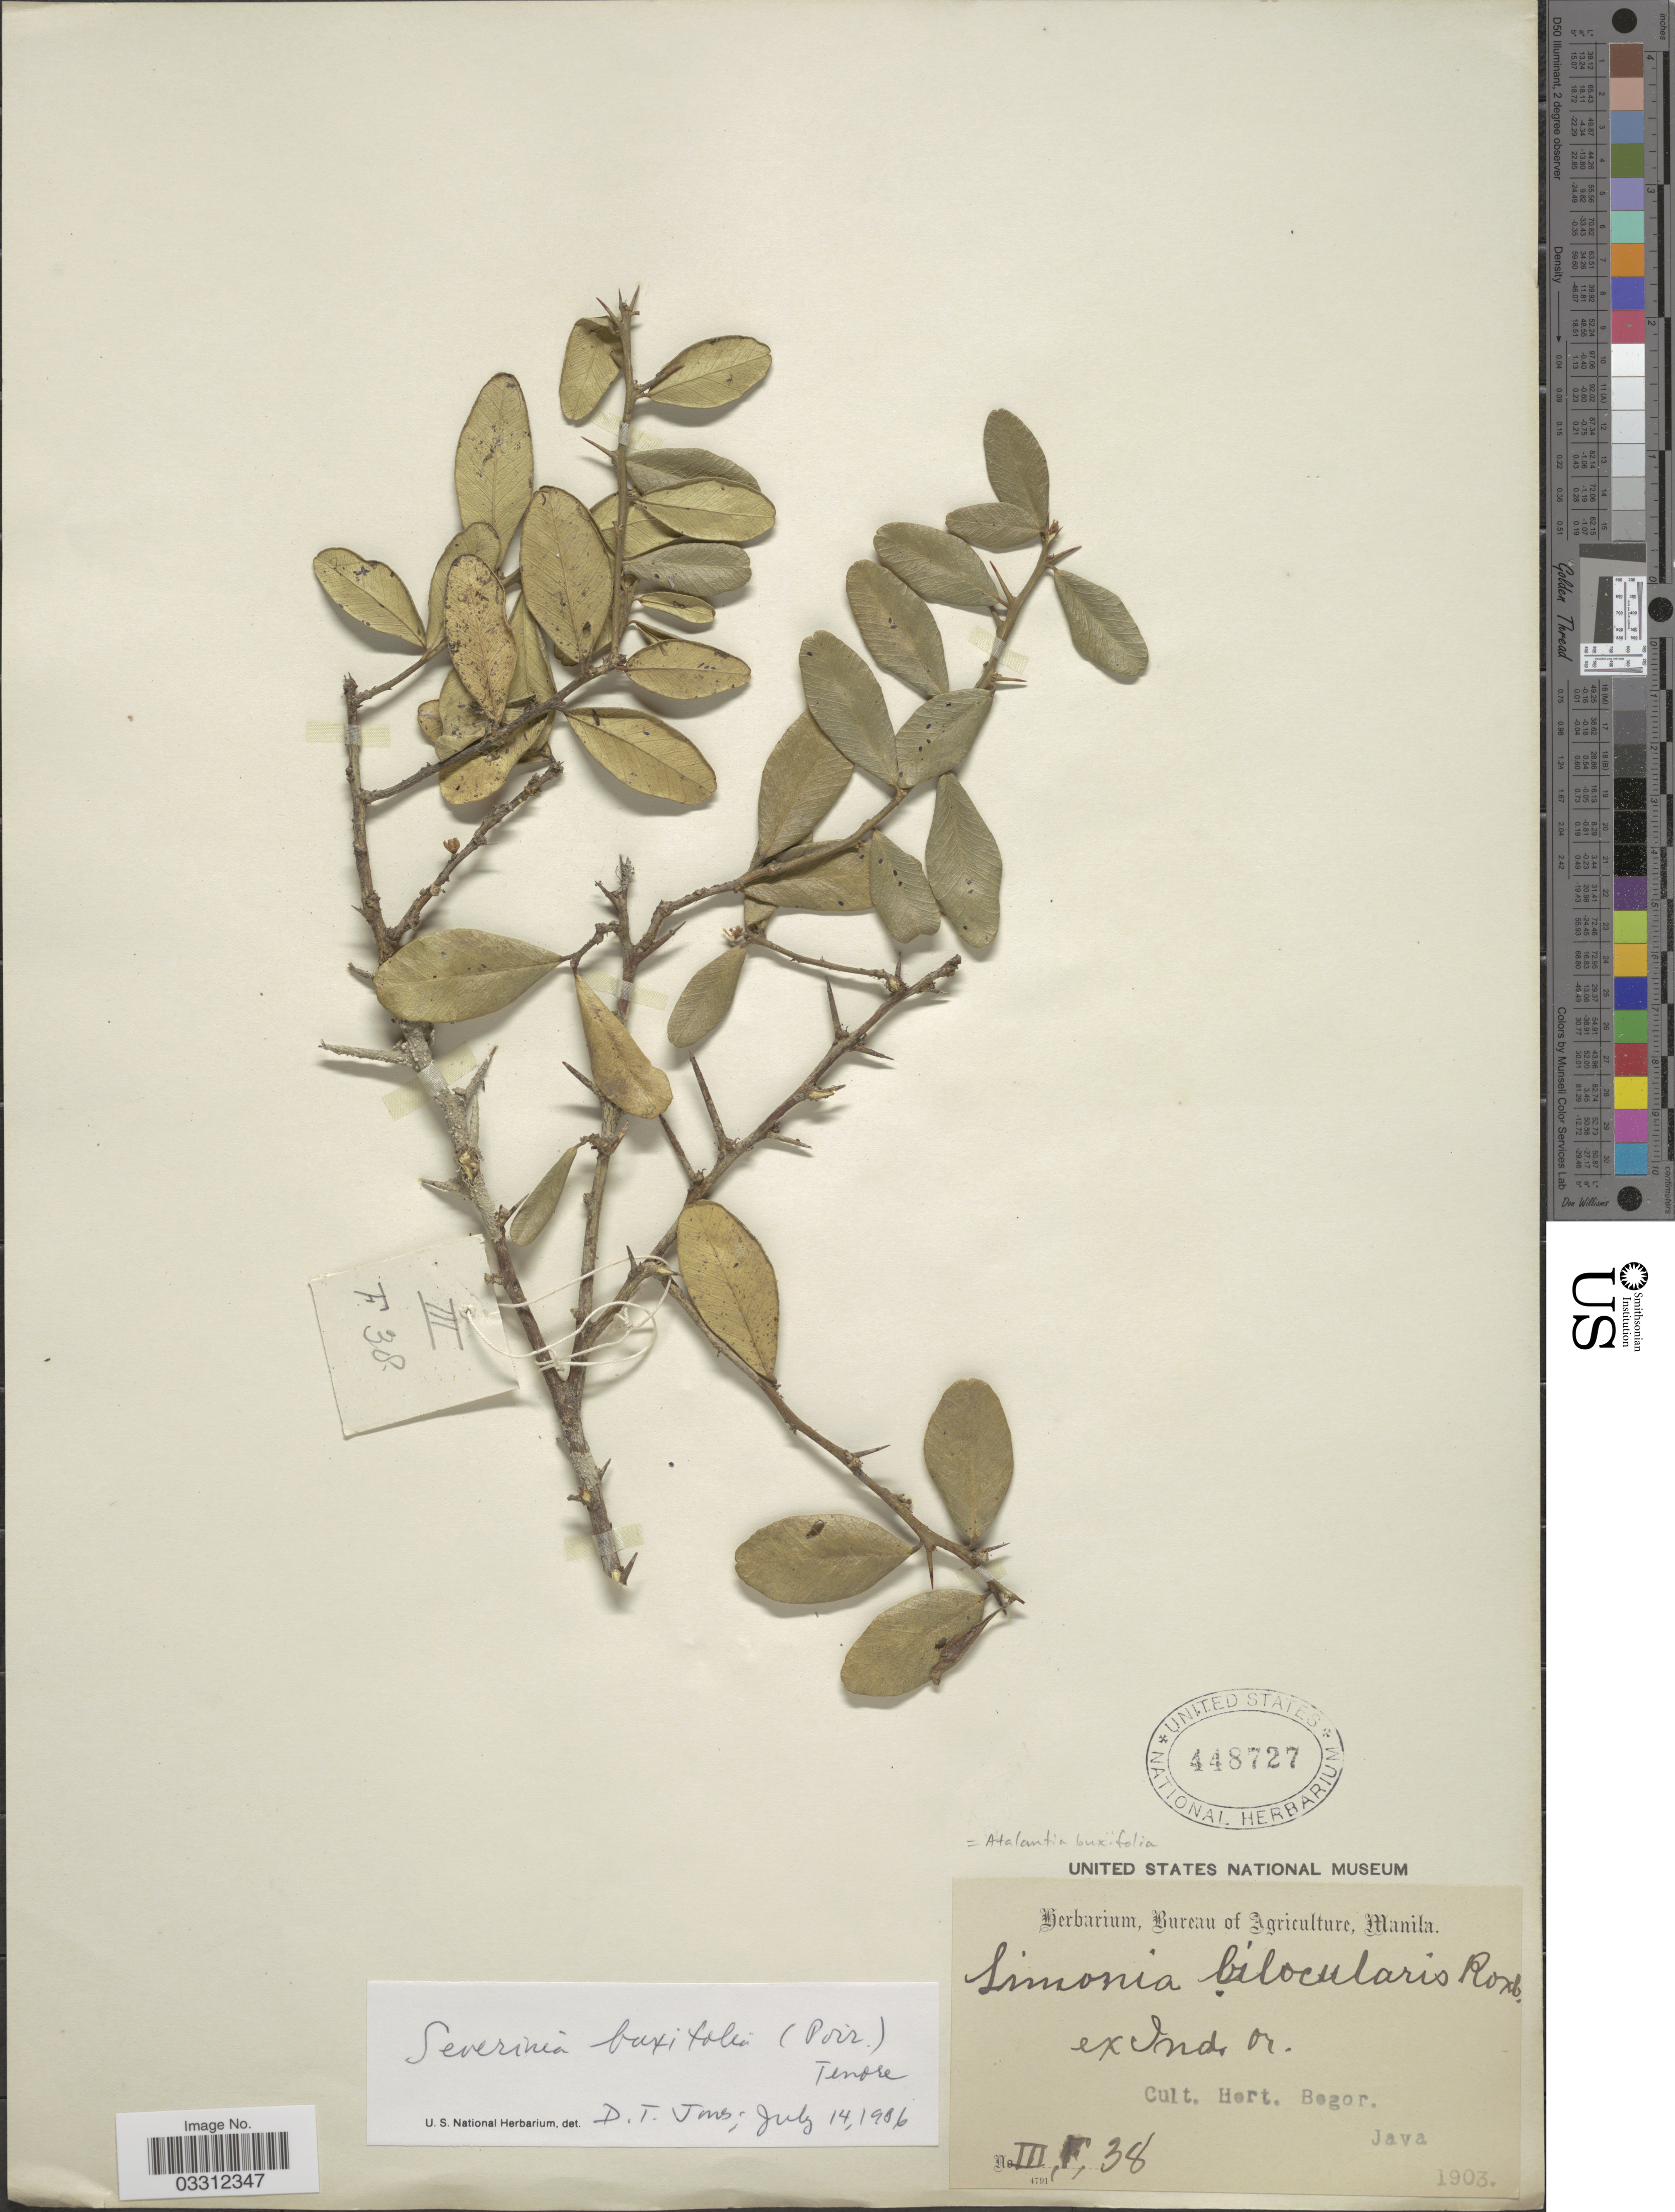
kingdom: Plantae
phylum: Tracheophyta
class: Magnoliopsida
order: Sapindales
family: Rutaceae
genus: Atalantia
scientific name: Atalantia buxifolia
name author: (Poir.) Oliv.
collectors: ex Herb. Bur. Agric. Manila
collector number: IIIF38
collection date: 1903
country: Indonesia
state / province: Java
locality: Cult. Hort. Bogor.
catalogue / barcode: US 448727